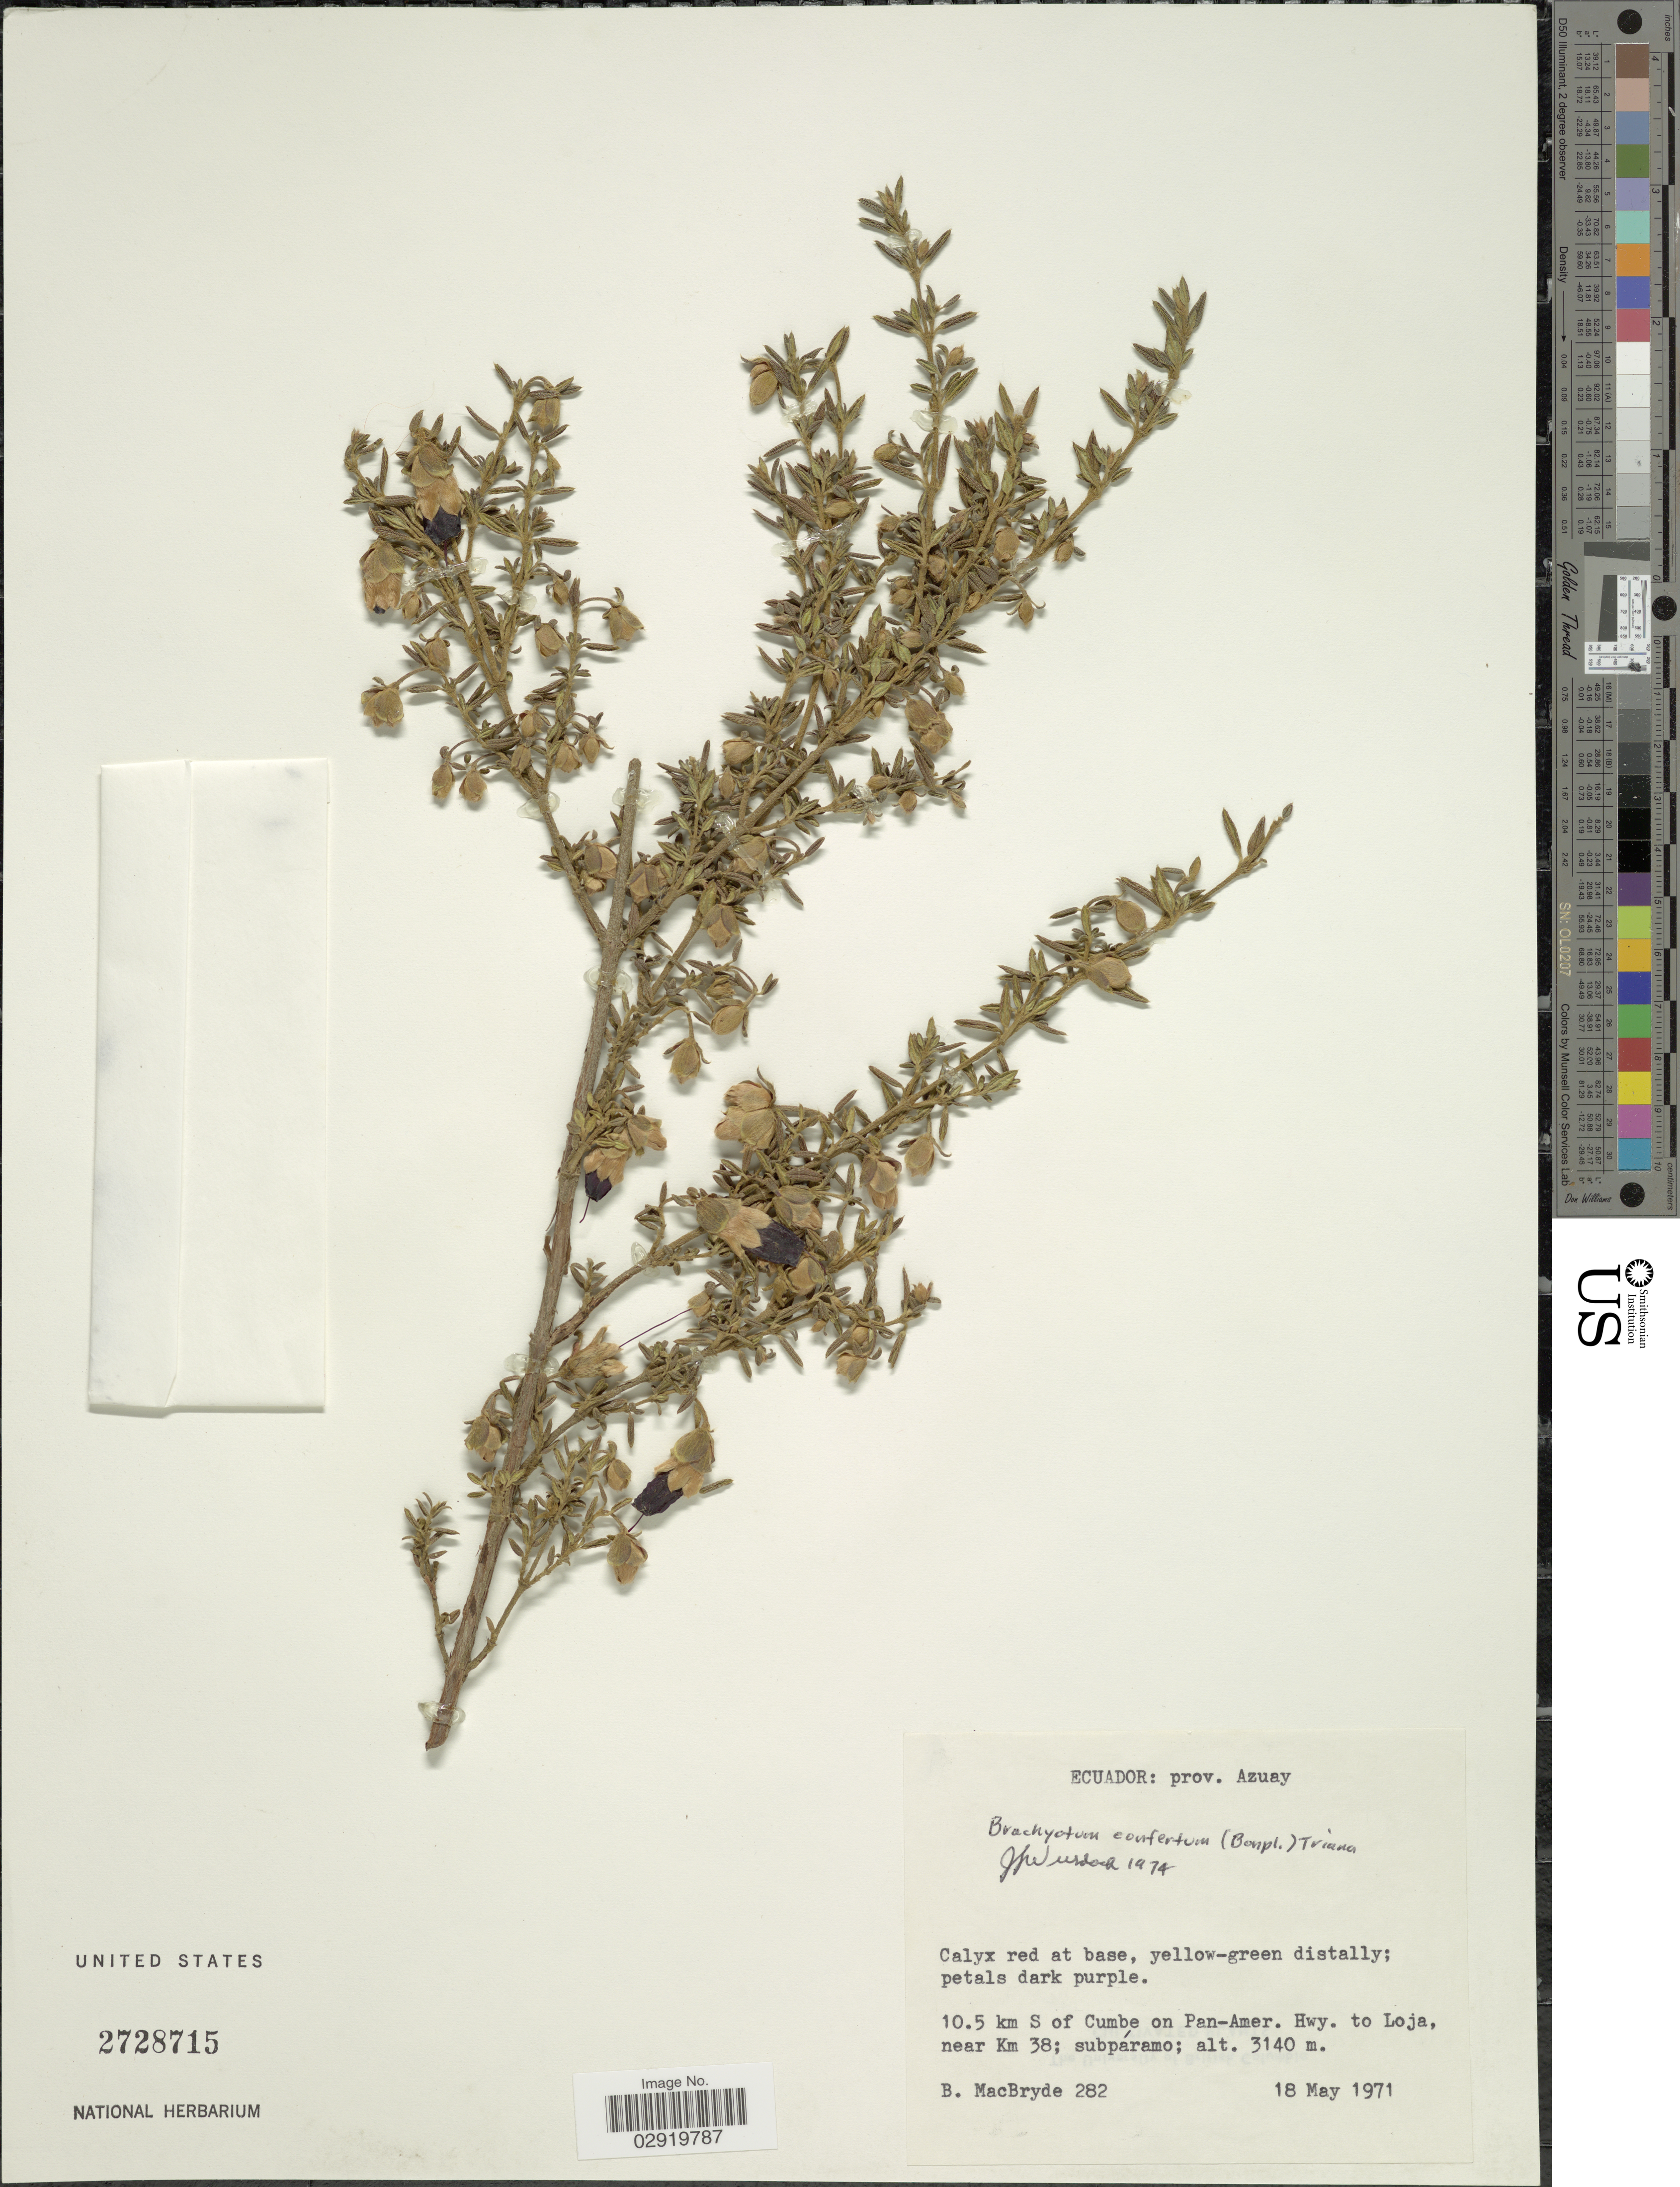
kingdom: Plantae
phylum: Tracheophyta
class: Magnoliopsida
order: Myrtales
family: Melastomataceae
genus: Brachyotum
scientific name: Brachyotum confertum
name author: (Bonpl.) Triana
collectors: B. MacBryde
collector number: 282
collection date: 1971-05-18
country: Ecuador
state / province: Azuay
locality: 10.5 km S of Cumbe on Pan-Amer. Hwy. to Loja, near Km 38.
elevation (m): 3140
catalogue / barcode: US 2728715